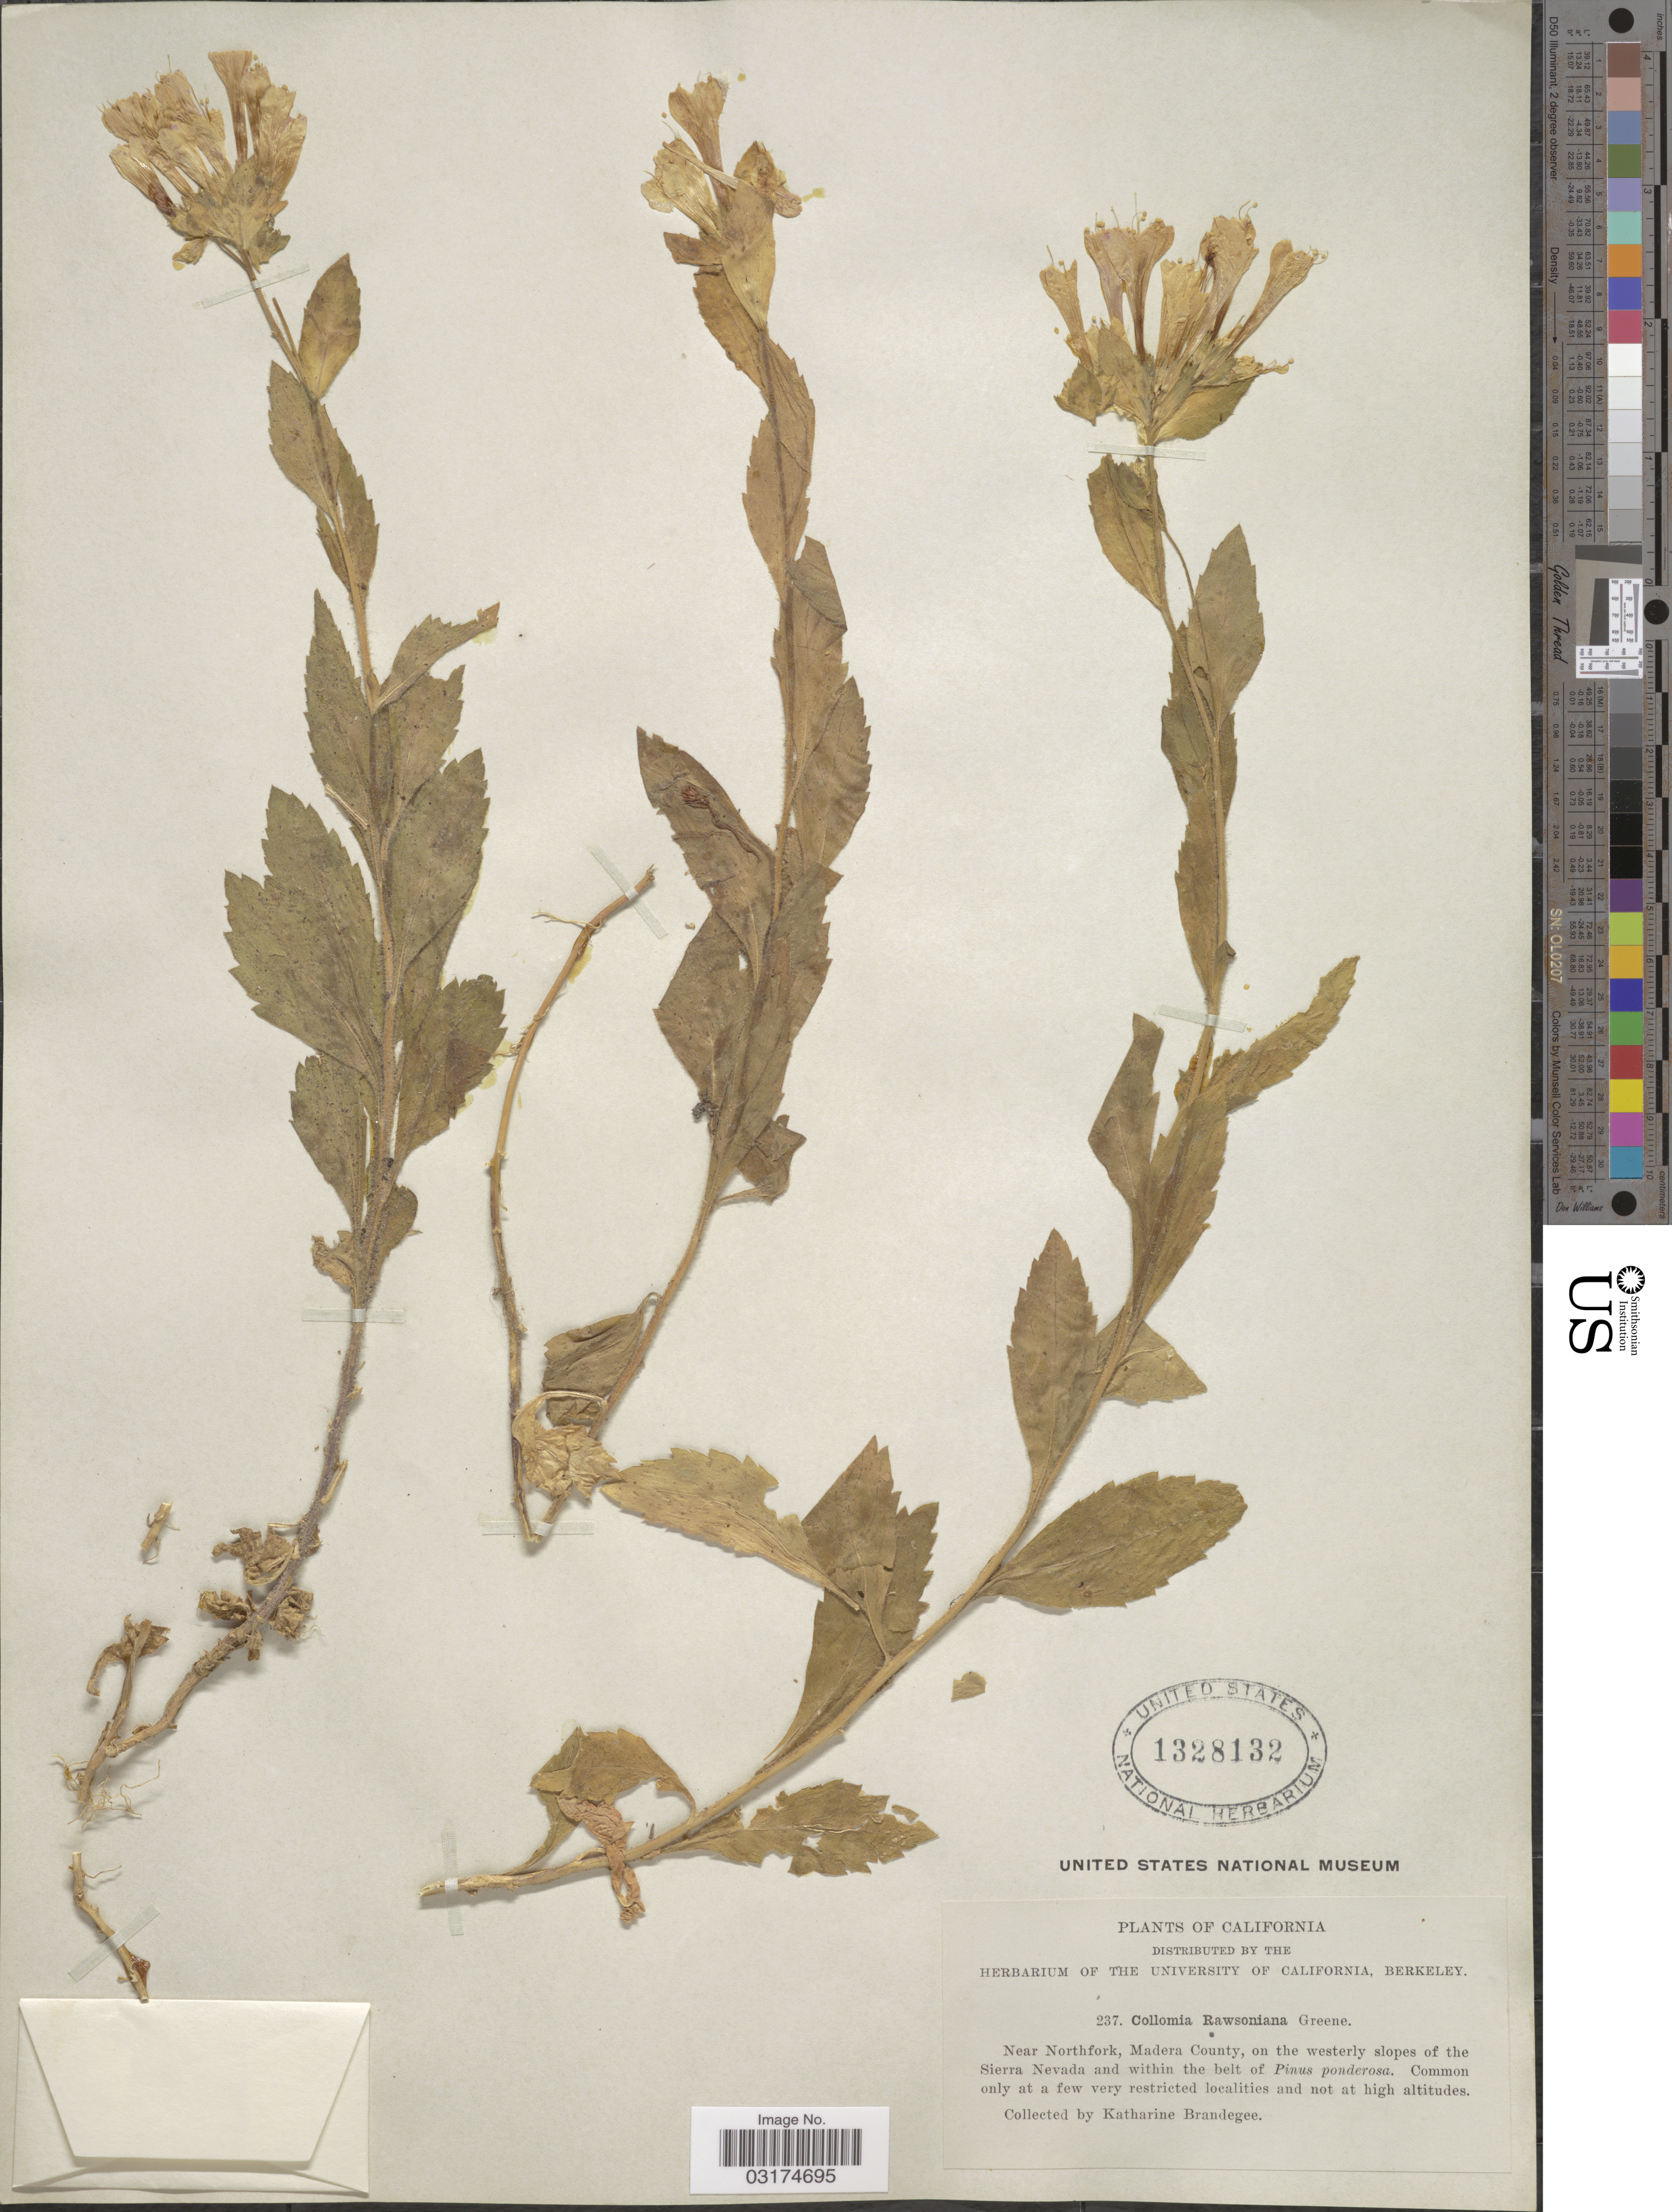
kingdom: Plantae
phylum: Tracheophyta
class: Magnoliopsida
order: Ericales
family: Polemoniaceae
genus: Collomia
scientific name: Collomia rawsoniana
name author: S.W. Greene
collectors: M. K. Brandegee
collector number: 237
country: United States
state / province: California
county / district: Madera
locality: Near Northfork, Madera County, on the westerly slopes of the Sierra Nevada and within the belt of Pinus ponderosa.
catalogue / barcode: US 1328132